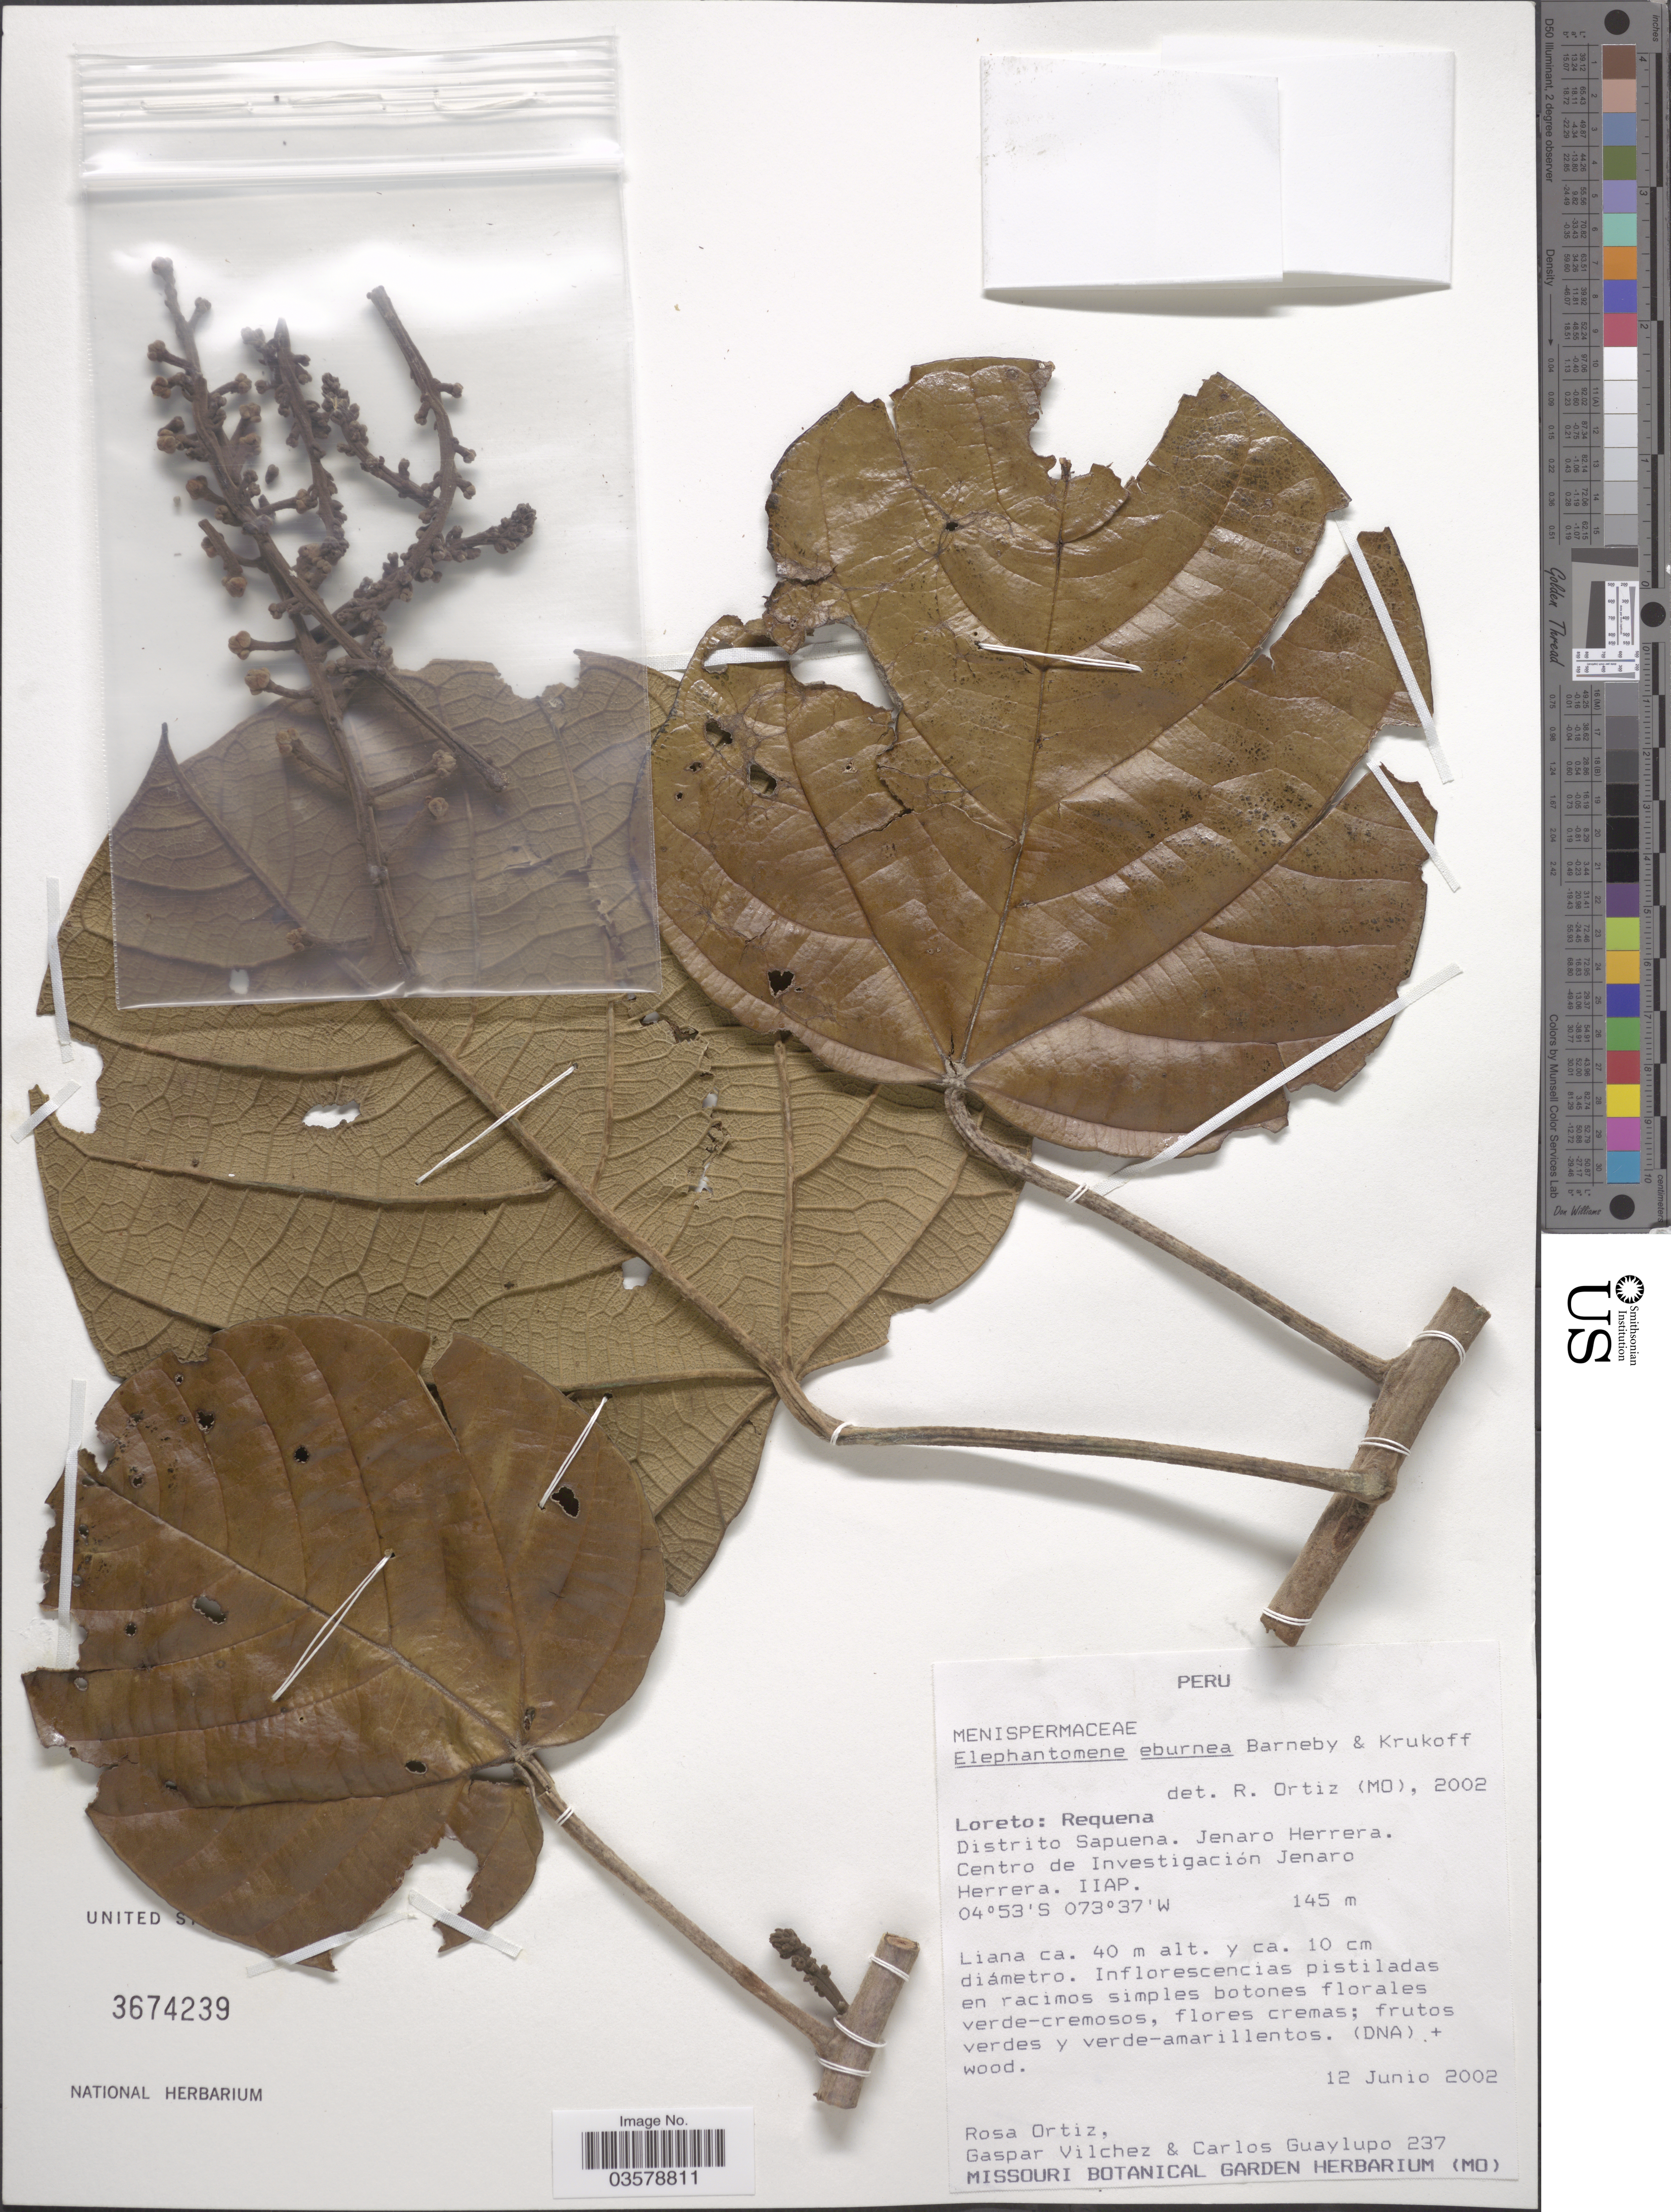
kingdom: Plantae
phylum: Tracheophyta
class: Magnoliopsida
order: Ranunculales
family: Menispermaceae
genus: Elephantomene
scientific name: Elephantomene eburnea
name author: Barneby & Krukoff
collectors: R. del C. Ortiz, G. Vilchez & C. Guaylupo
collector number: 237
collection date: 2002-06-12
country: Peru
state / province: Loreto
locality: Requena. Distrito Sapuena. Jenaro Herrera. Centro de Investigación Jenaro Herrera. IIAP.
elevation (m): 145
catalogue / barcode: US 3674239